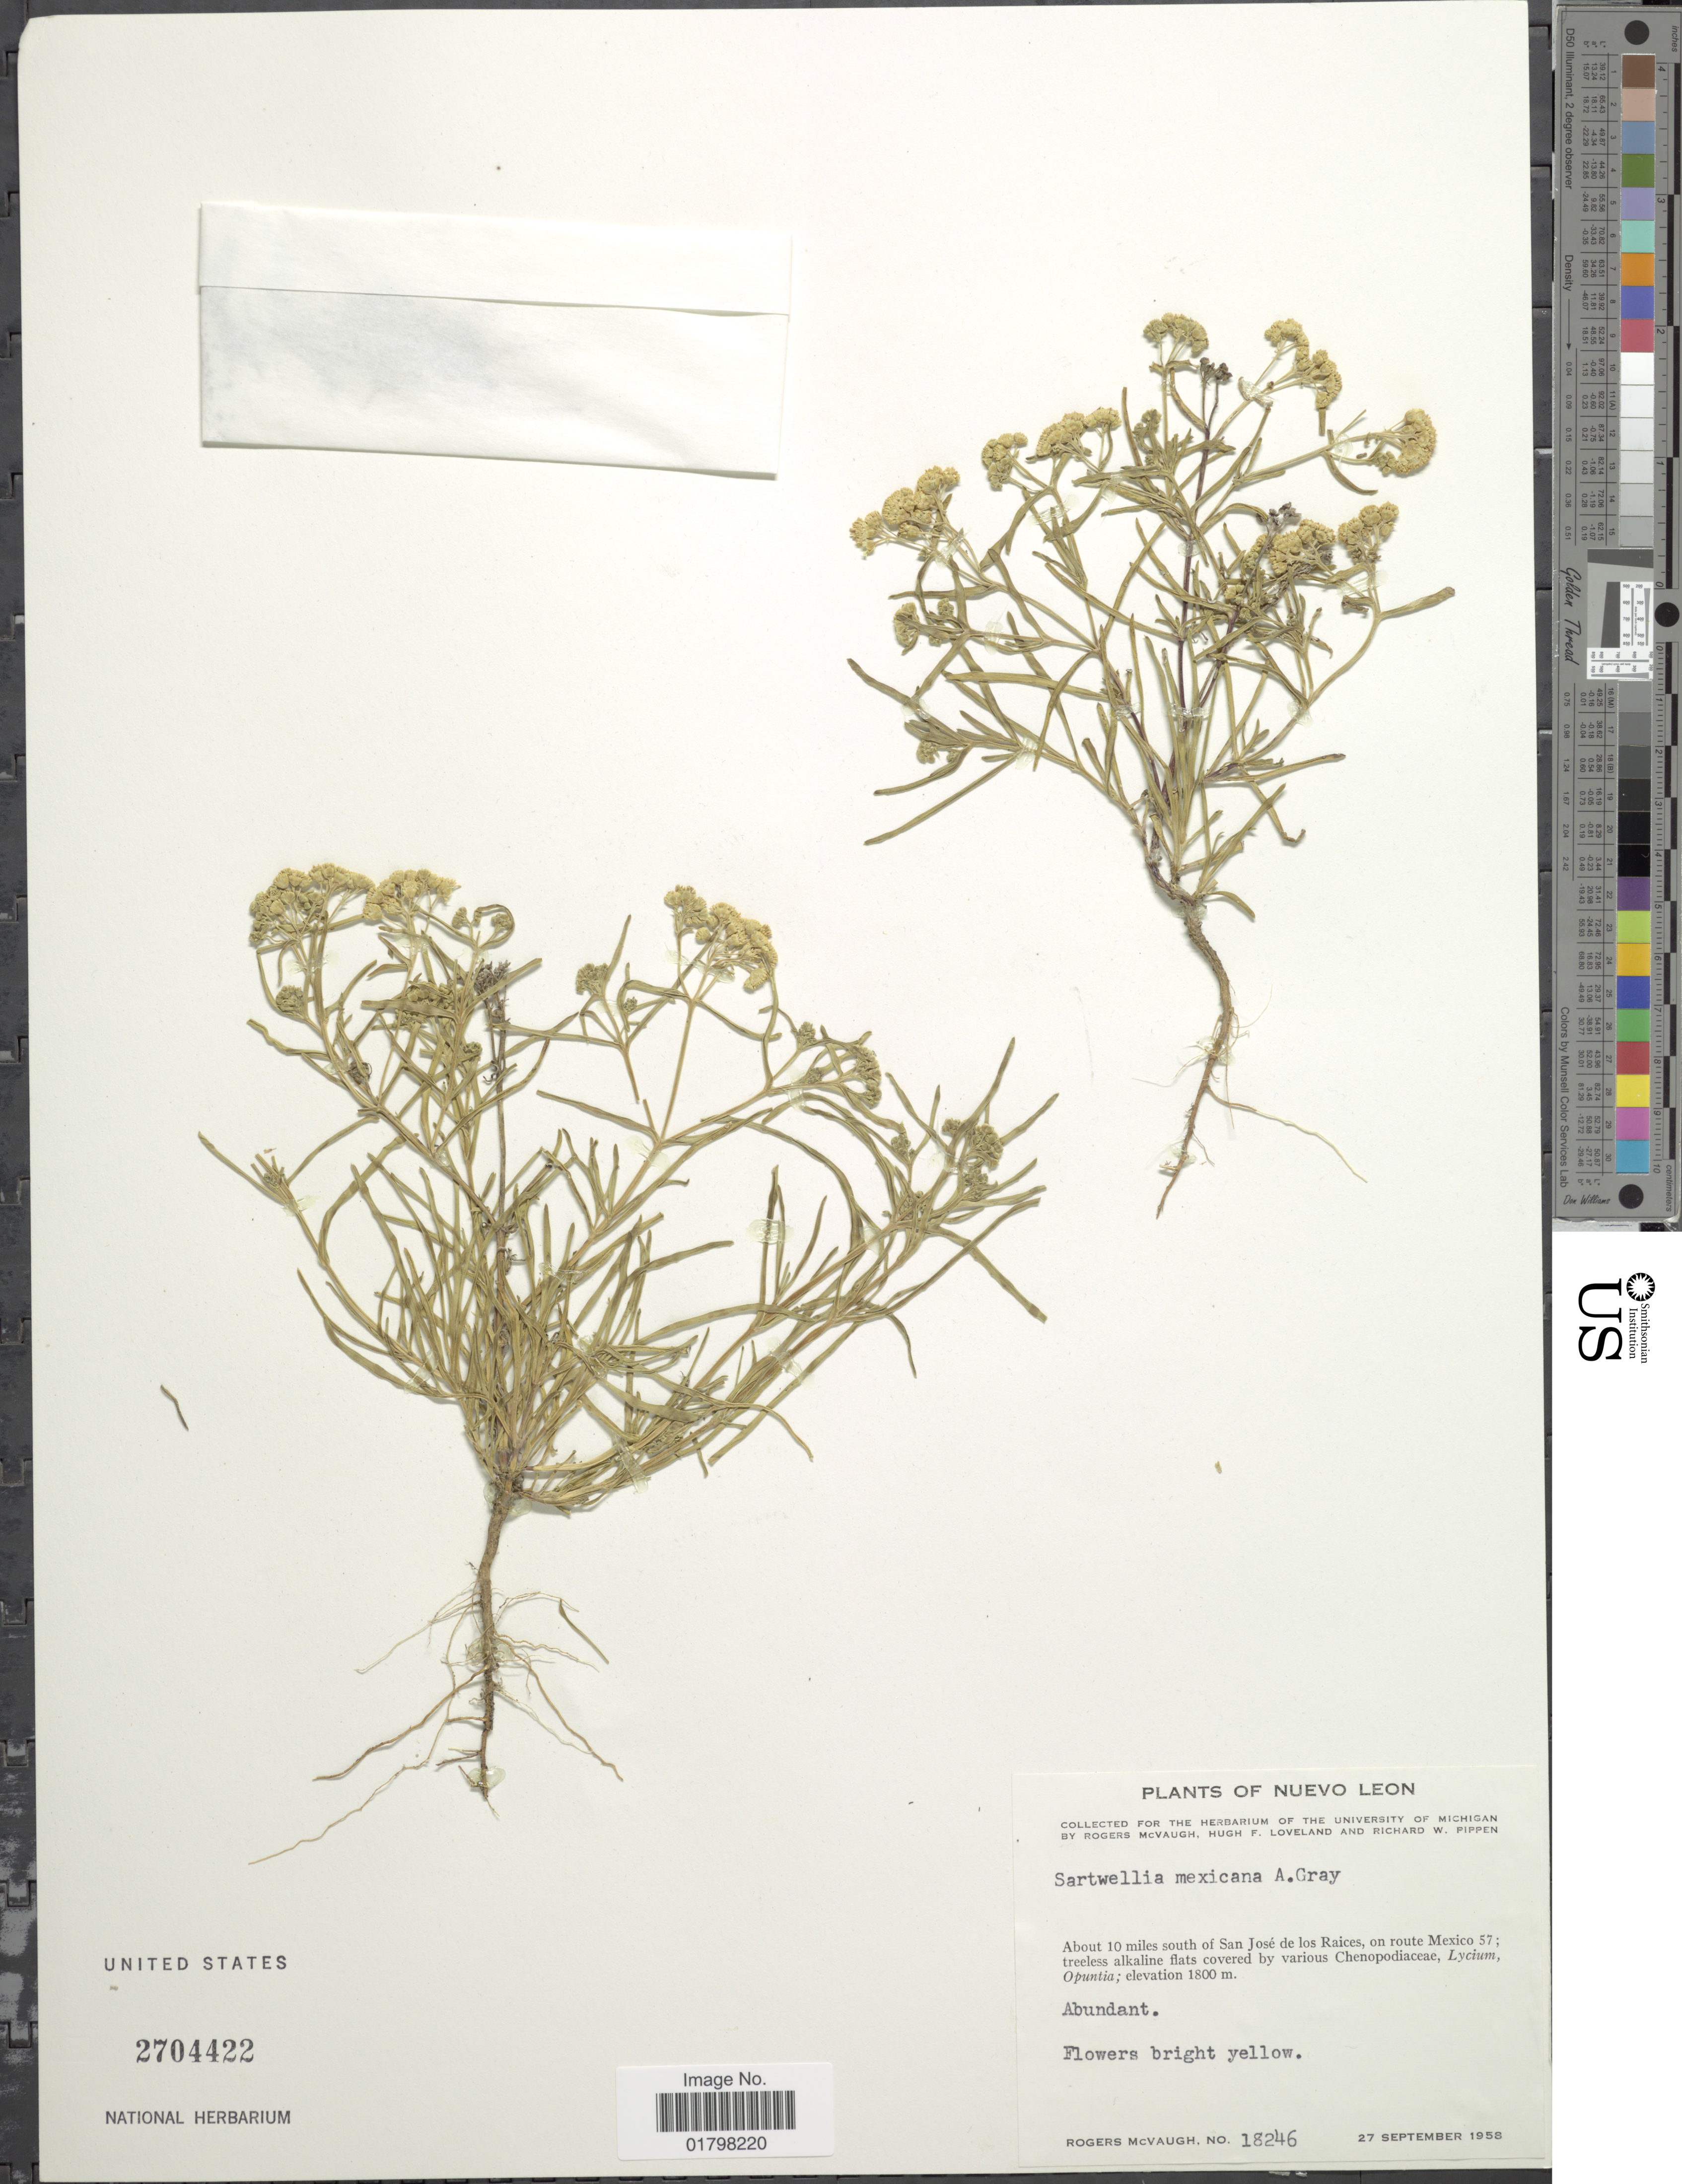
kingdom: Plantae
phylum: Tracheophyta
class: Magnoliopsida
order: Asterales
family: Asteraceae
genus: Sartwellia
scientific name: Sartwellia mexicana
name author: A. Gray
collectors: R. McVaugh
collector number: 18246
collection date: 1958-09-27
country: Mexico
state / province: Nuevo León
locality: About 10 miles south of San José de los Raices, on route Mexico 57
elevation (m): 1800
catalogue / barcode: US 2704422